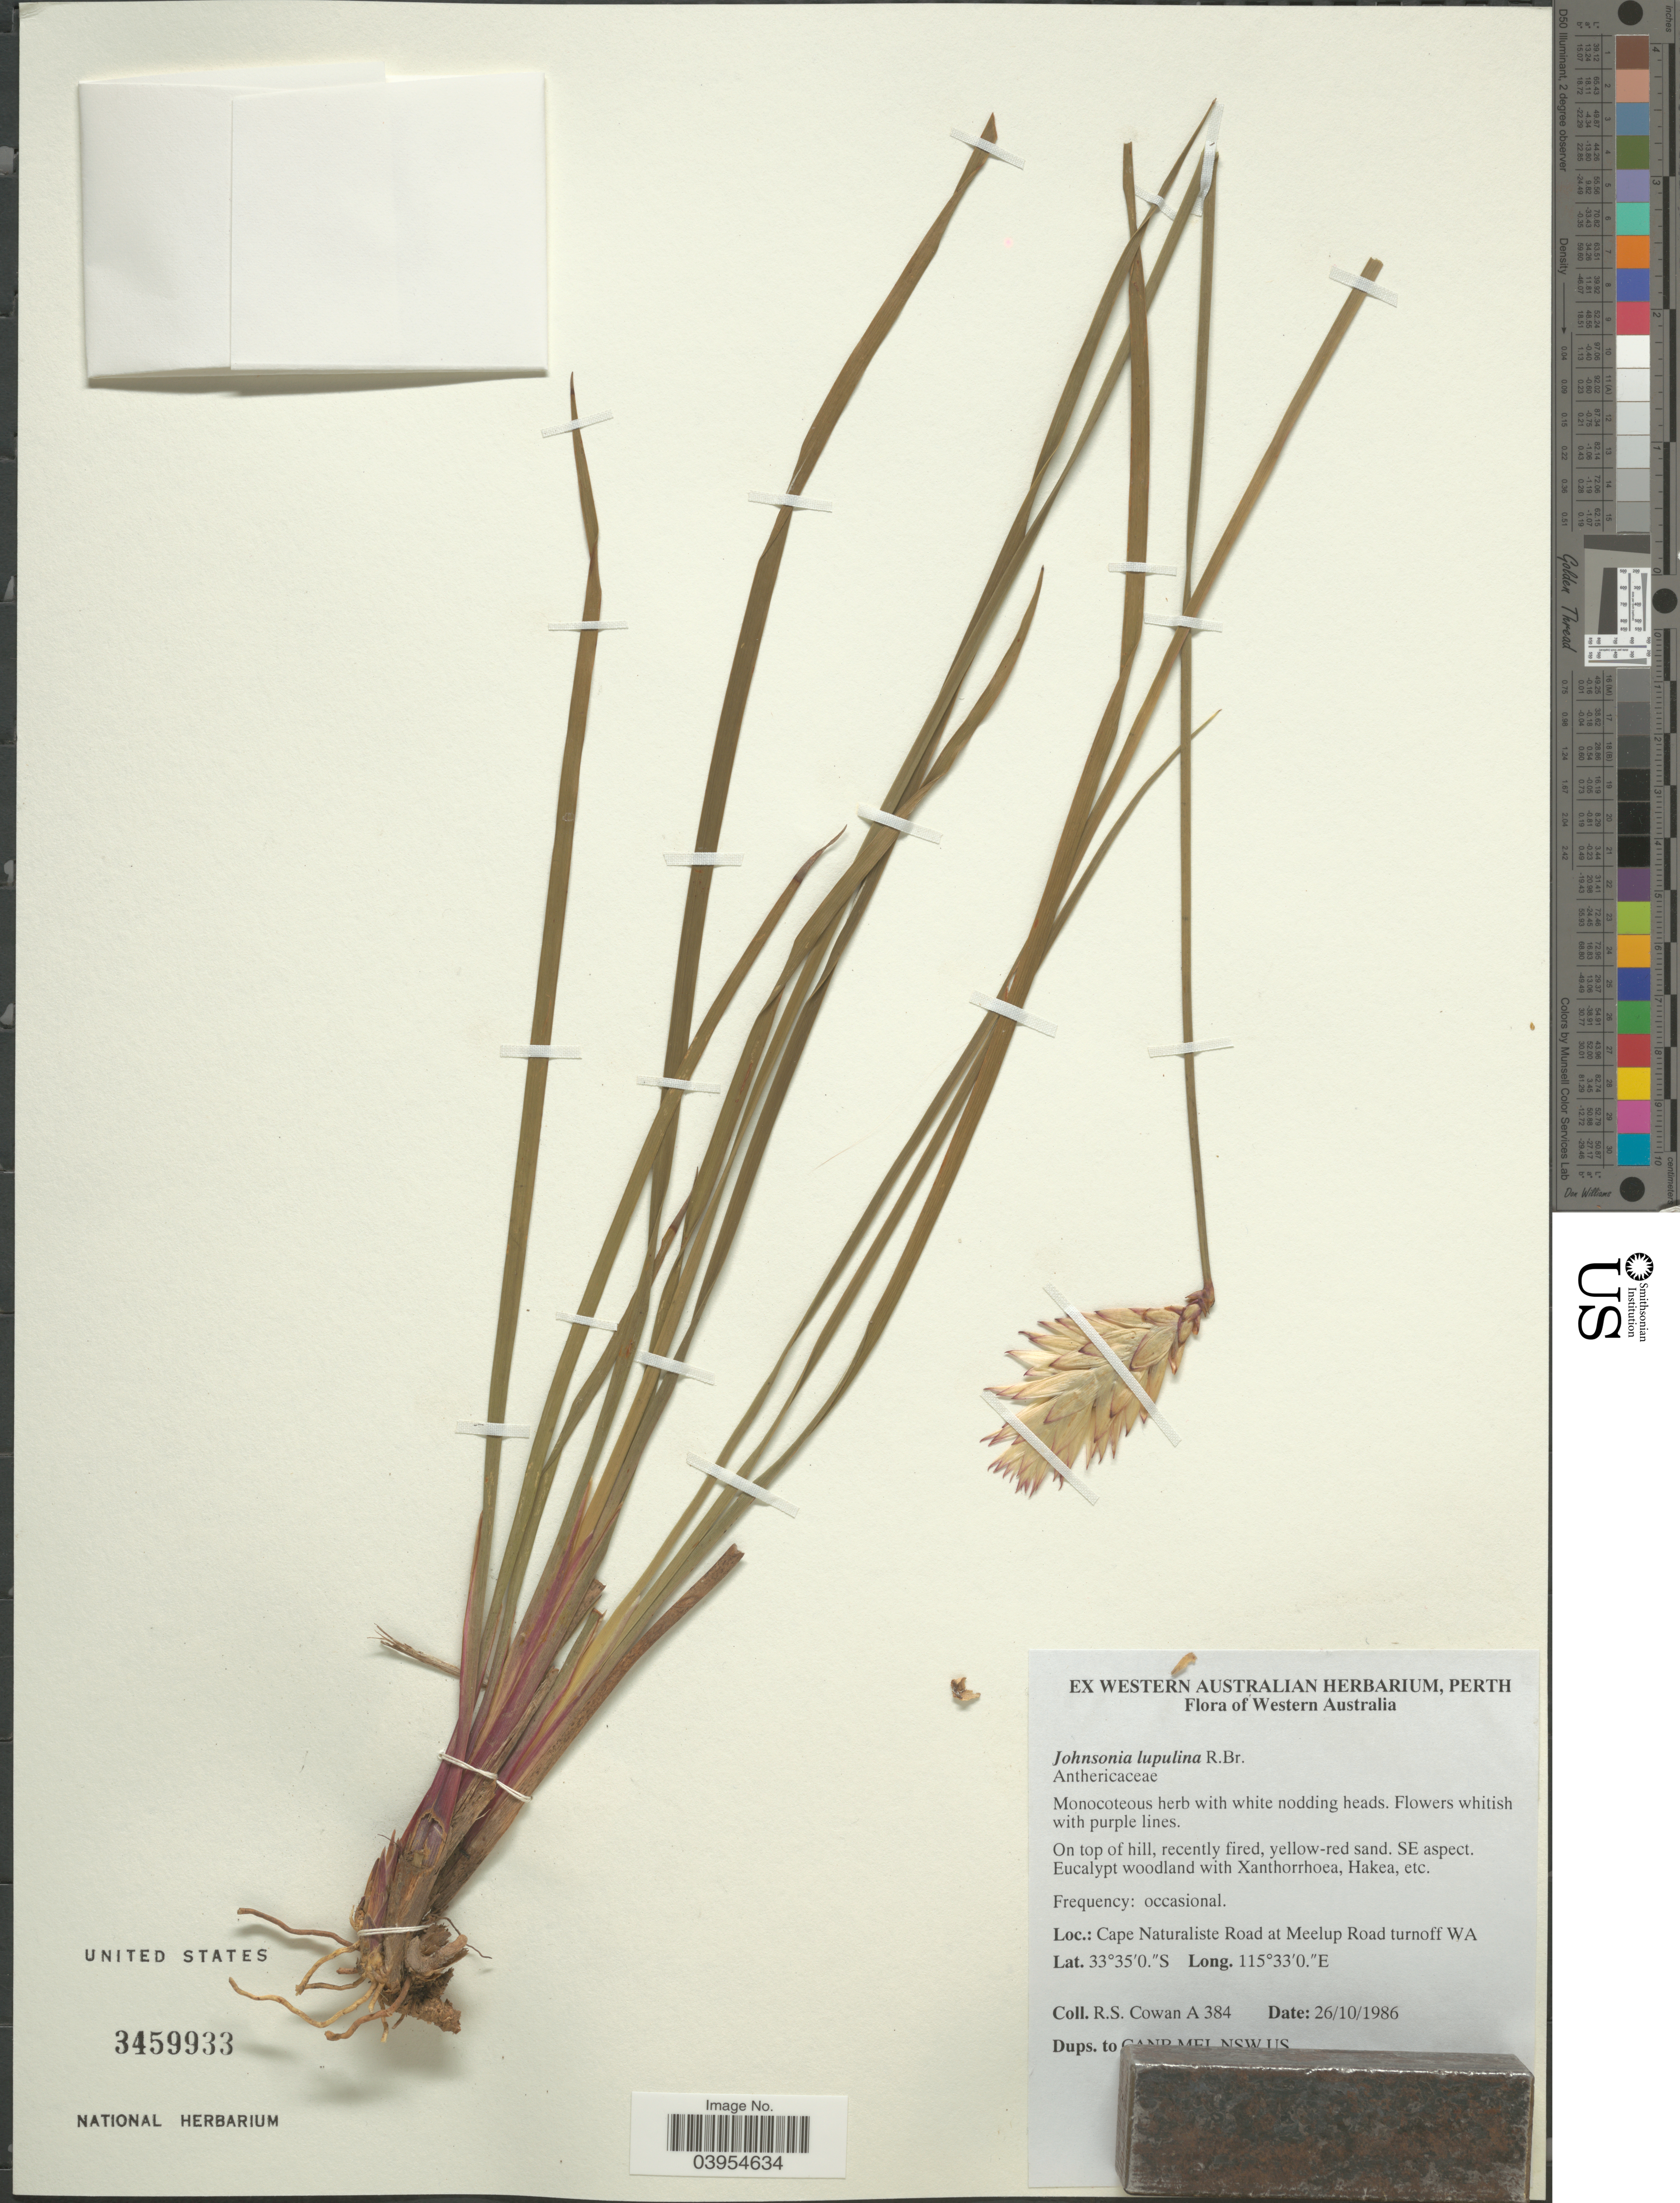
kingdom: Plantae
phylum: Tracheophyta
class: Liliopsida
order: Asparagales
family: Asphodelaceae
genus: Johnsonia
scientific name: Johnsonia lupulina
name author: R. Br.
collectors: R. S. Cowan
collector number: A 384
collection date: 1986-10-26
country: Australia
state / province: Western Australia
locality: SE aspect. Cape Naturaliste Road at Meelup Road turnoff WA.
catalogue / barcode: US 3459933